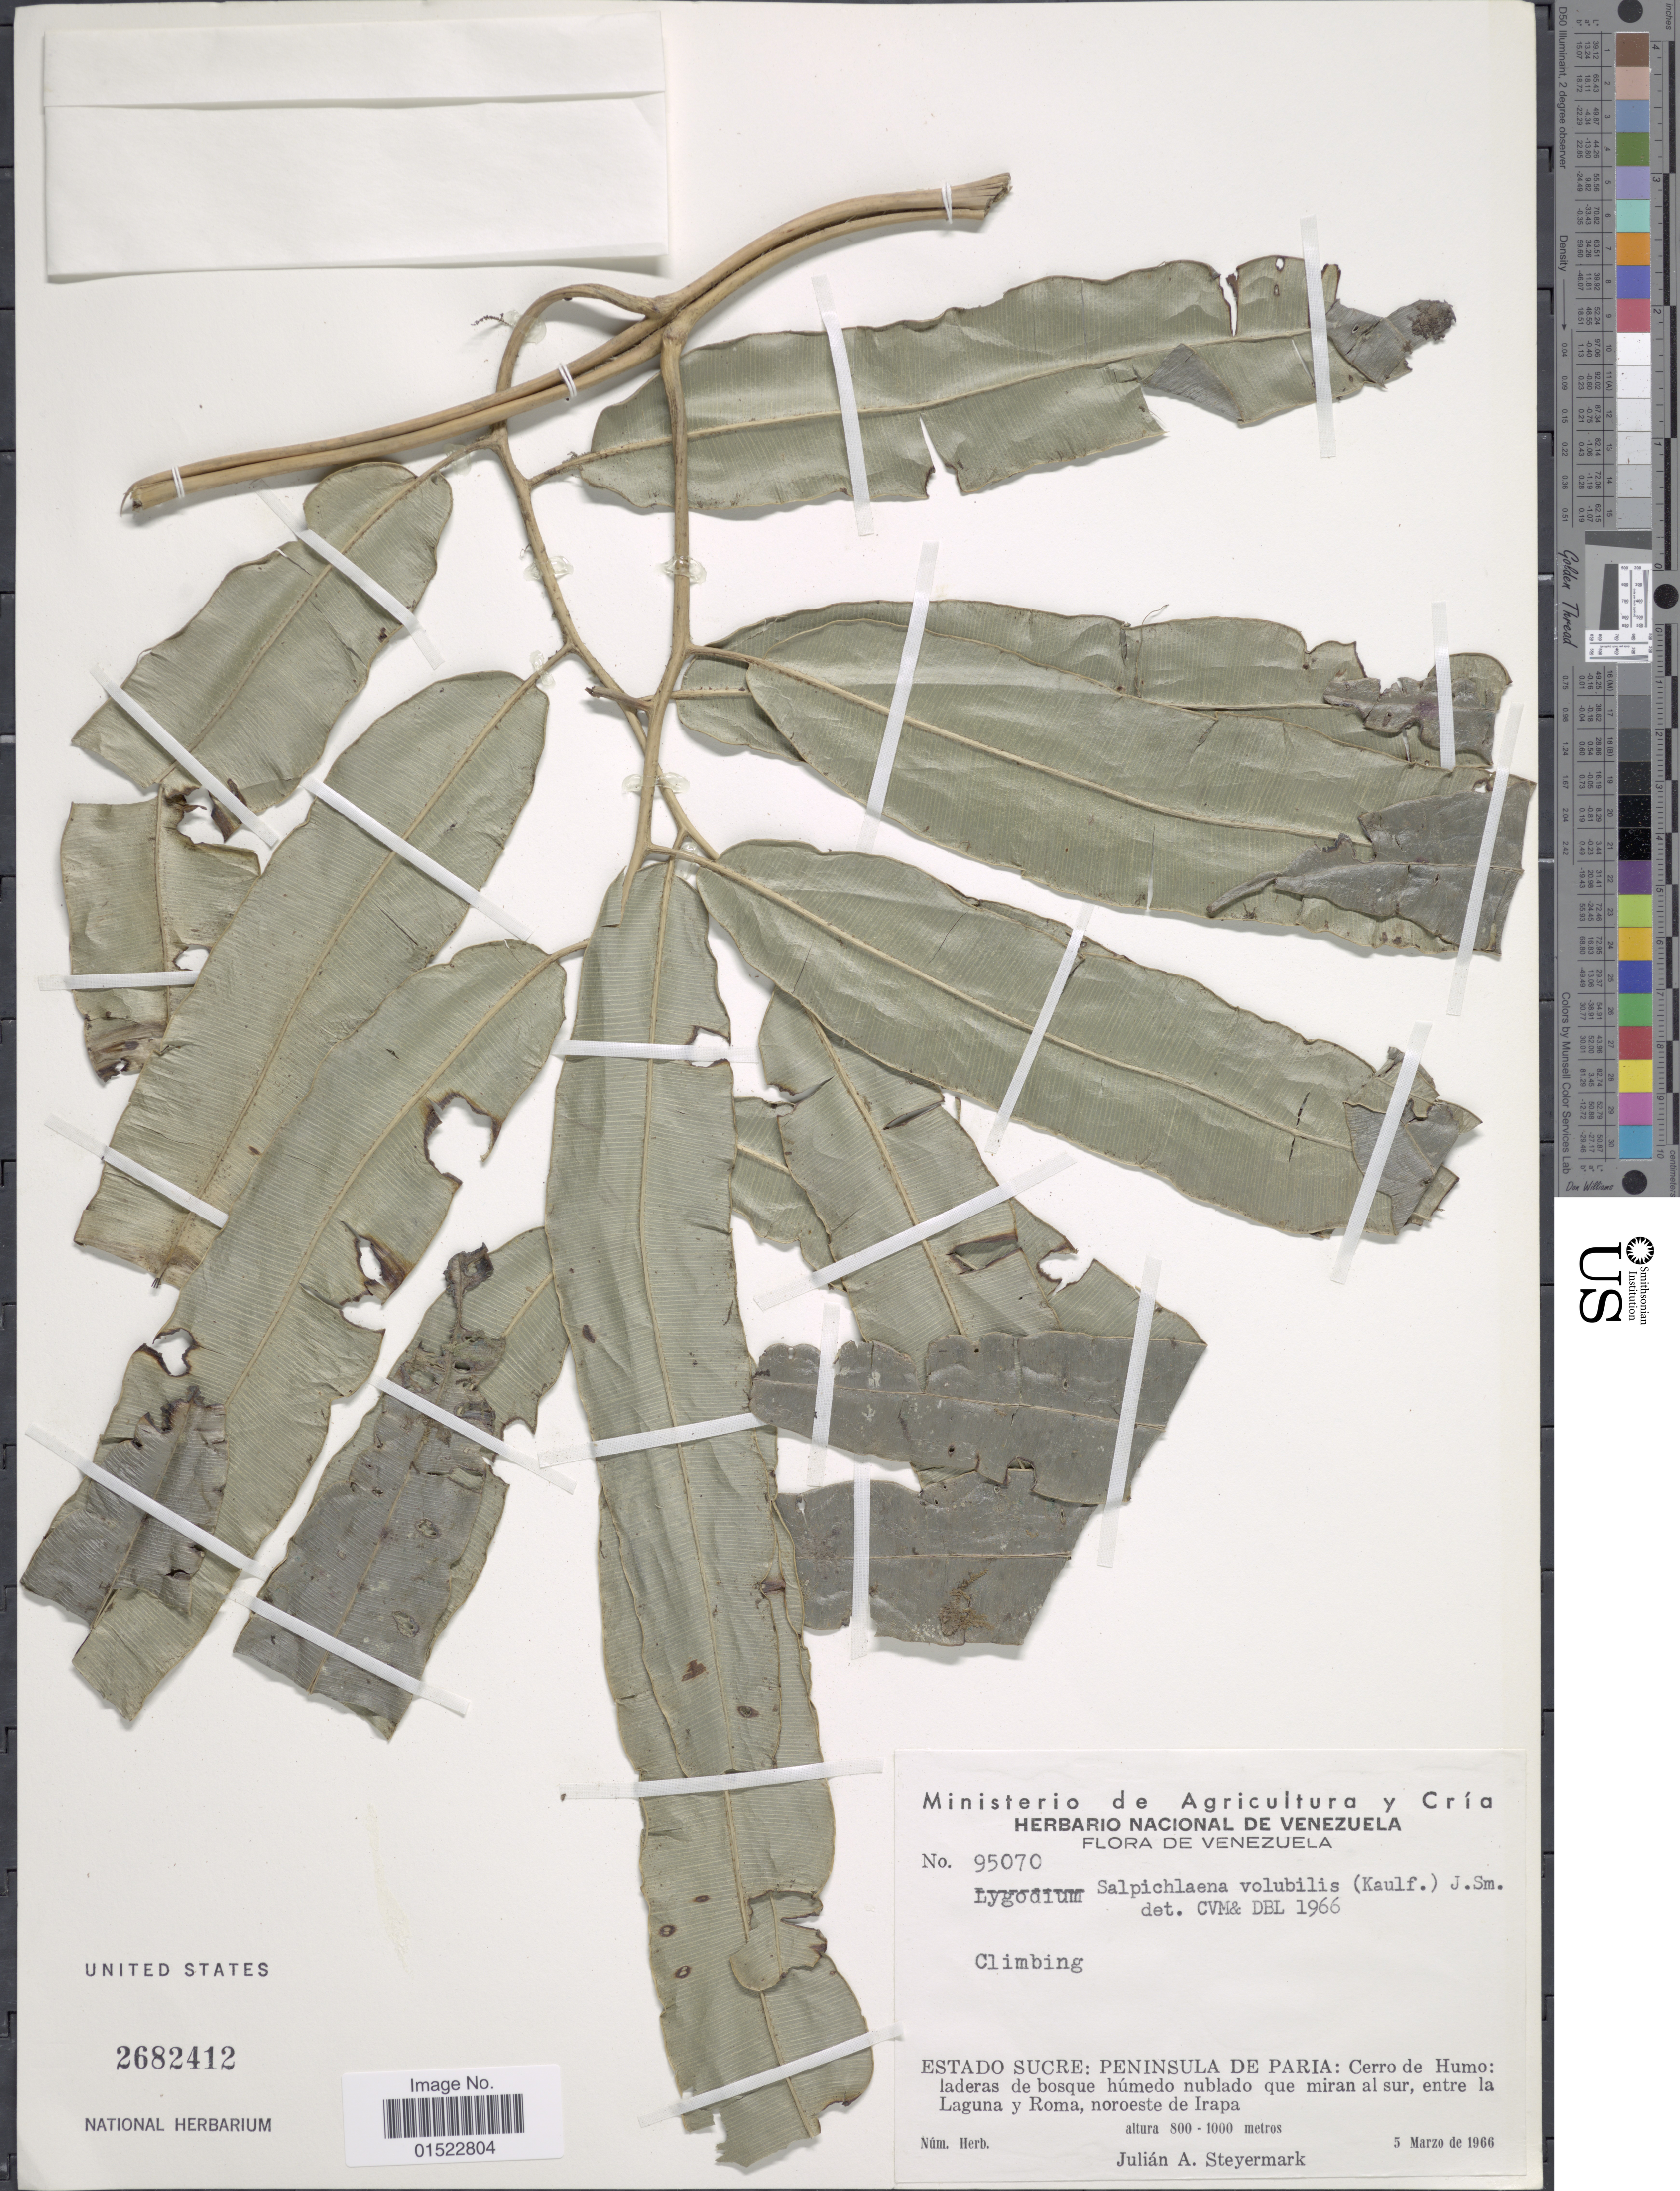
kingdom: Plantae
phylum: Tracheophyta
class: Polypodiopsida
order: Polypodiales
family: Blechnaceae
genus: Salpichlaena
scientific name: Salpichlaena volubilis subsp. volubilis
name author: (Kaulf.) J. Sm.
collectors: J. Steyermark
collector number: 95070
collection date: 1966-03-05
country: Venezuela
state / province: Sucre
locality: Peninsula de Paria: Cerro de Humo: laderas de bosque húmedo nublado que miran al sur, entre la Laguna y Roma, noroeste de Irapa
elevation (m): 800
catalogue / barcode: US 2682412